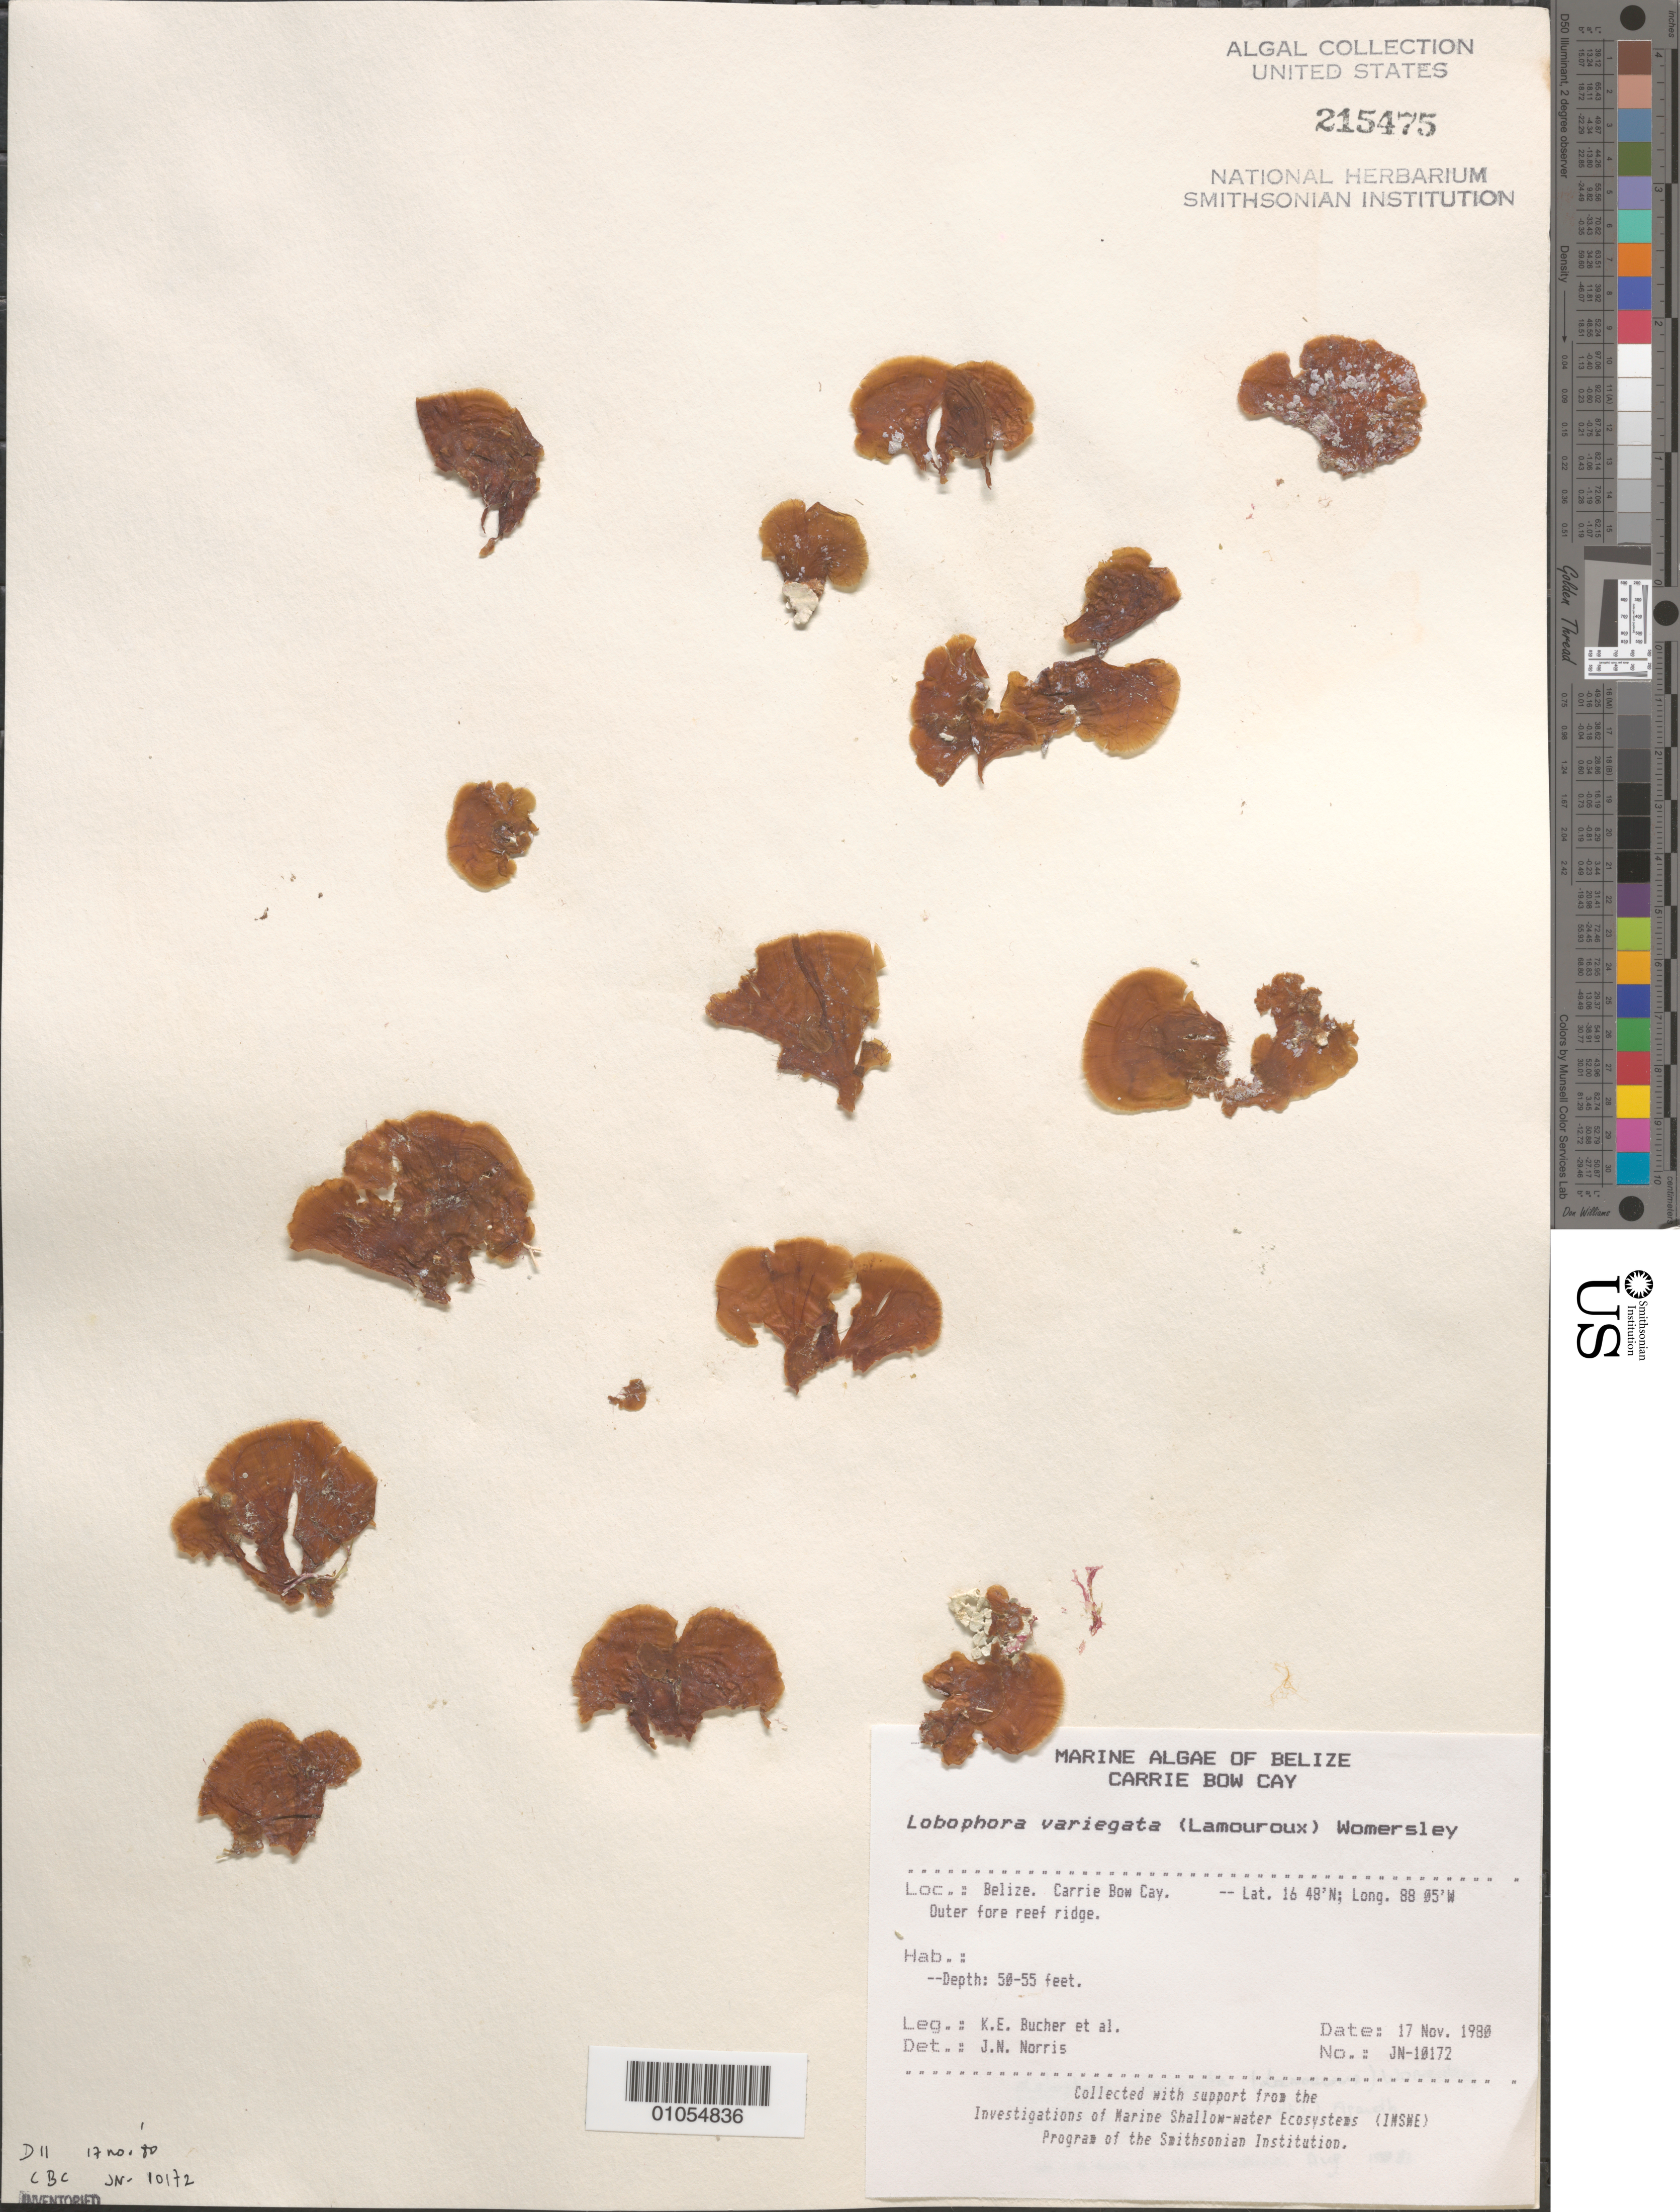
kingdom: Chromista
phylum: Ochrophyta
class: Phaeophyceae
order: Dictyotales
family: Dictyotaceae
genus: Lobophora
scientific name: Lobophora variegata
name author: (J.V.Lamouroux) Womersley & E.C. Oliveira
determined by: Norris, James N.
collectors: K. E. Bucher & et al.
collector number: JN-10172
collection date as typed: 17 Nov 1980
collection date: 1980-11-17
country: Belize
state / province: Stann Creek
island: Carrie Bow Cay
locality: Outer fore reef ridge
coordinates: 16 48'N, 88 05'W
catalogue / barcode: US 215475